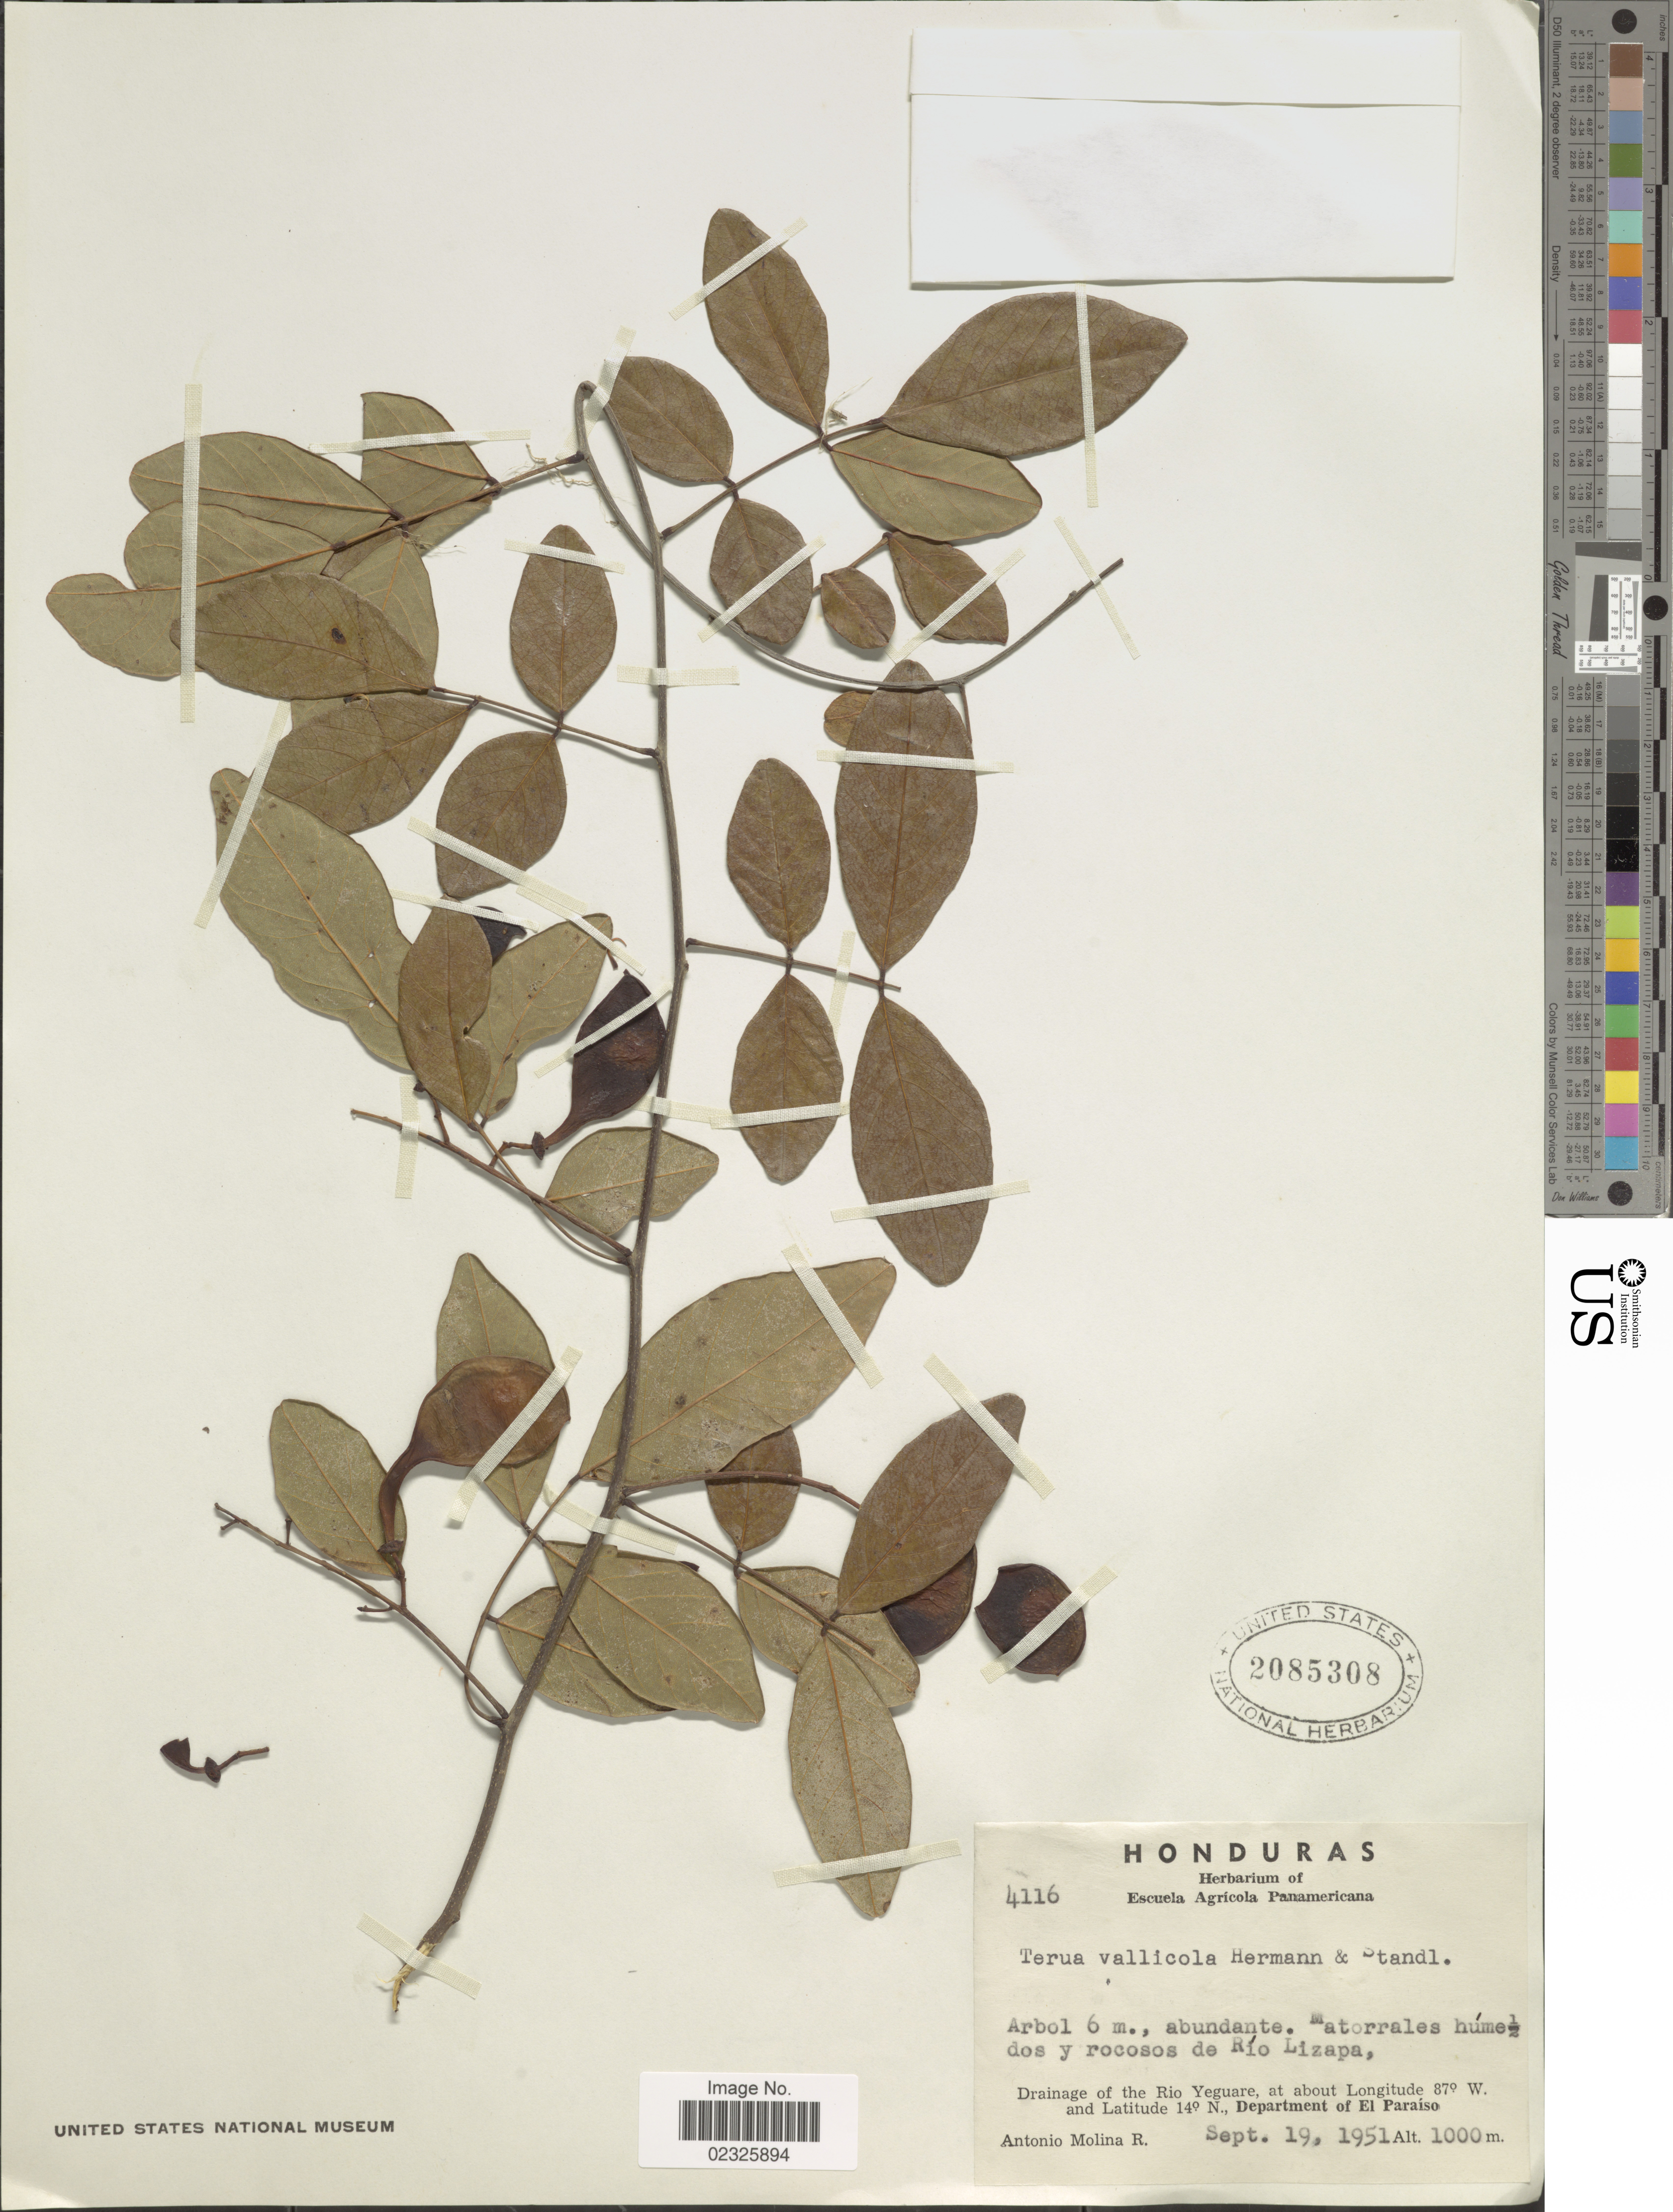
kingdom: Plantae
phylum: Tracheophyta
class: Magnoliopsida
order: Fabales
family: Fabaceae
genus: Lonchocarpus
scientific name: Lonchocarpus vallicola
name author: (Standl. & F.J. Herm.) M. Sousa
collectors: A. Molina R.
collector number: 4116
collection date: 1951-09-19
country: Honduras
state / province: El Paraíso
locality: Matorrales hume 1/2 dos y rocosos de Rio Lizapa, drainage of the Rio Yeguare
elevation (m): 1000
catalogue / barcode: US 2085308